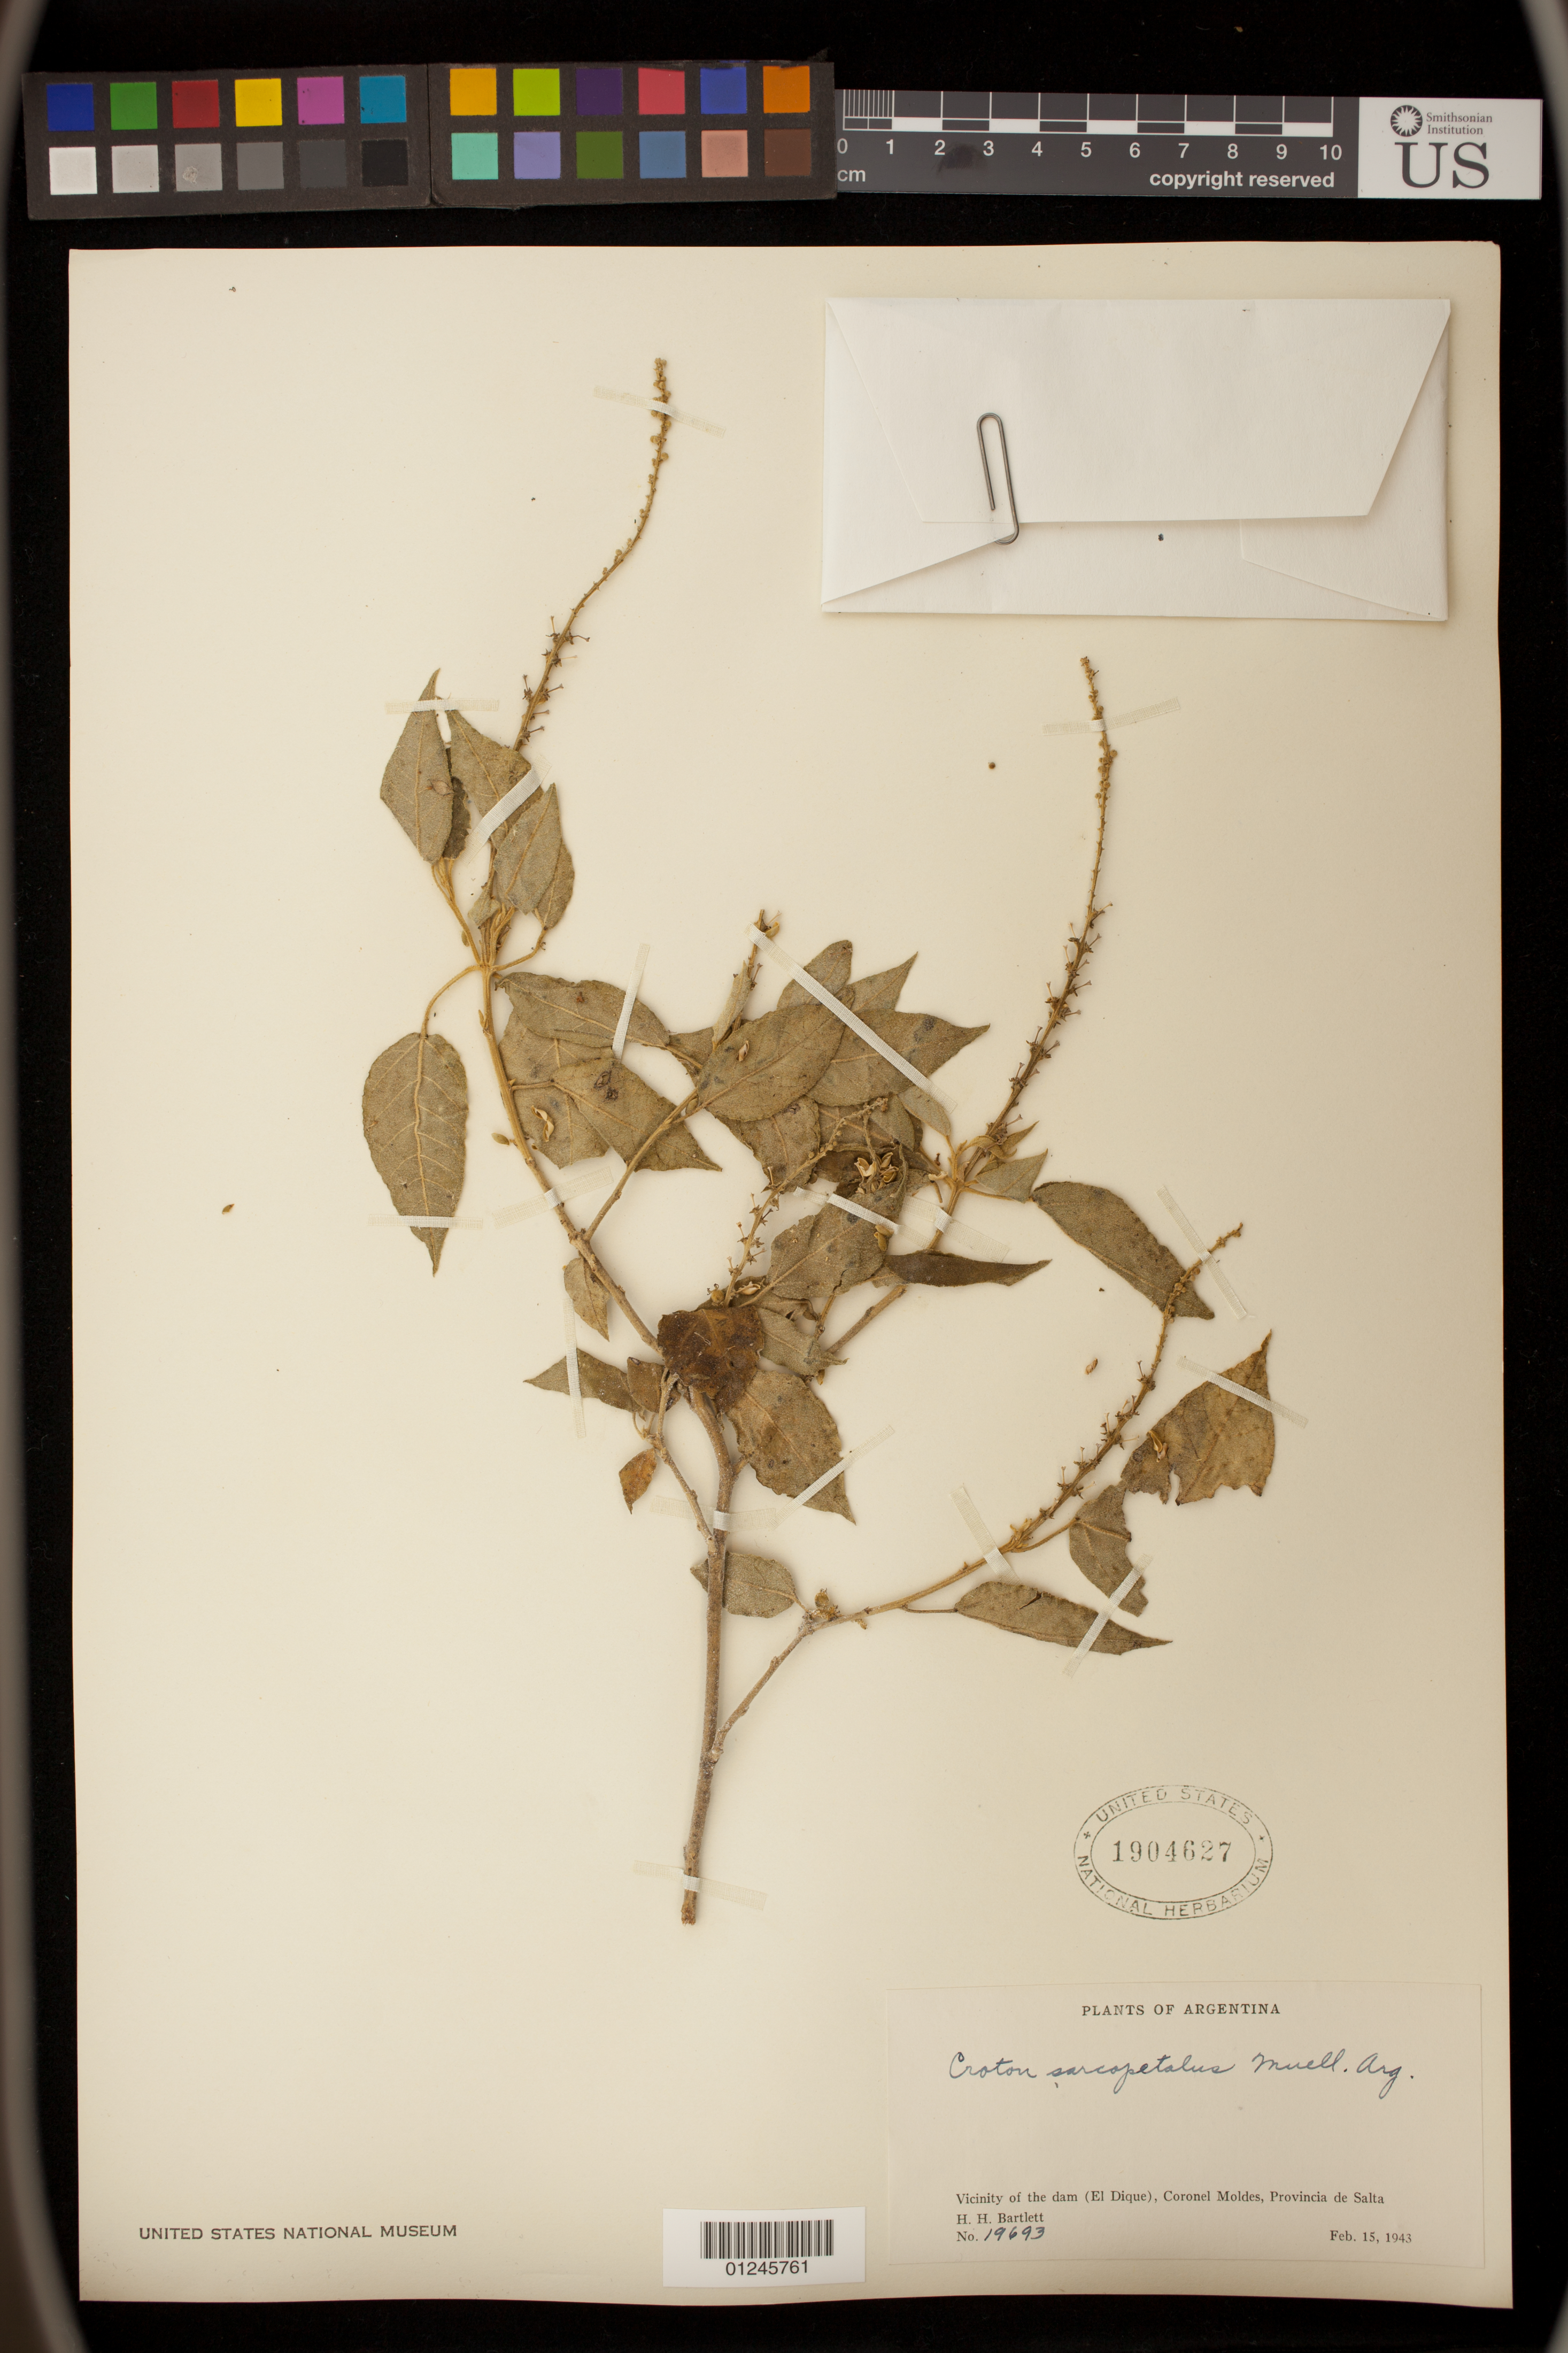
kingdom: Plantae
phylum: Tracheophyta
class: Magnoliopsida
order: Malpighiales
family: Euphorbiaceae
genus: Croton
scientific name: Croton sarcopetalus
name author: Müll. Arg.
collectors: H. H. Bartlett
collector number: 19693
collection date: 1943-02-15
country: Argentina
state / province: Salta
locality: Vicinity of the dam (El Dique), Coronel Moldes.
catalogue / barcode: US 1904627